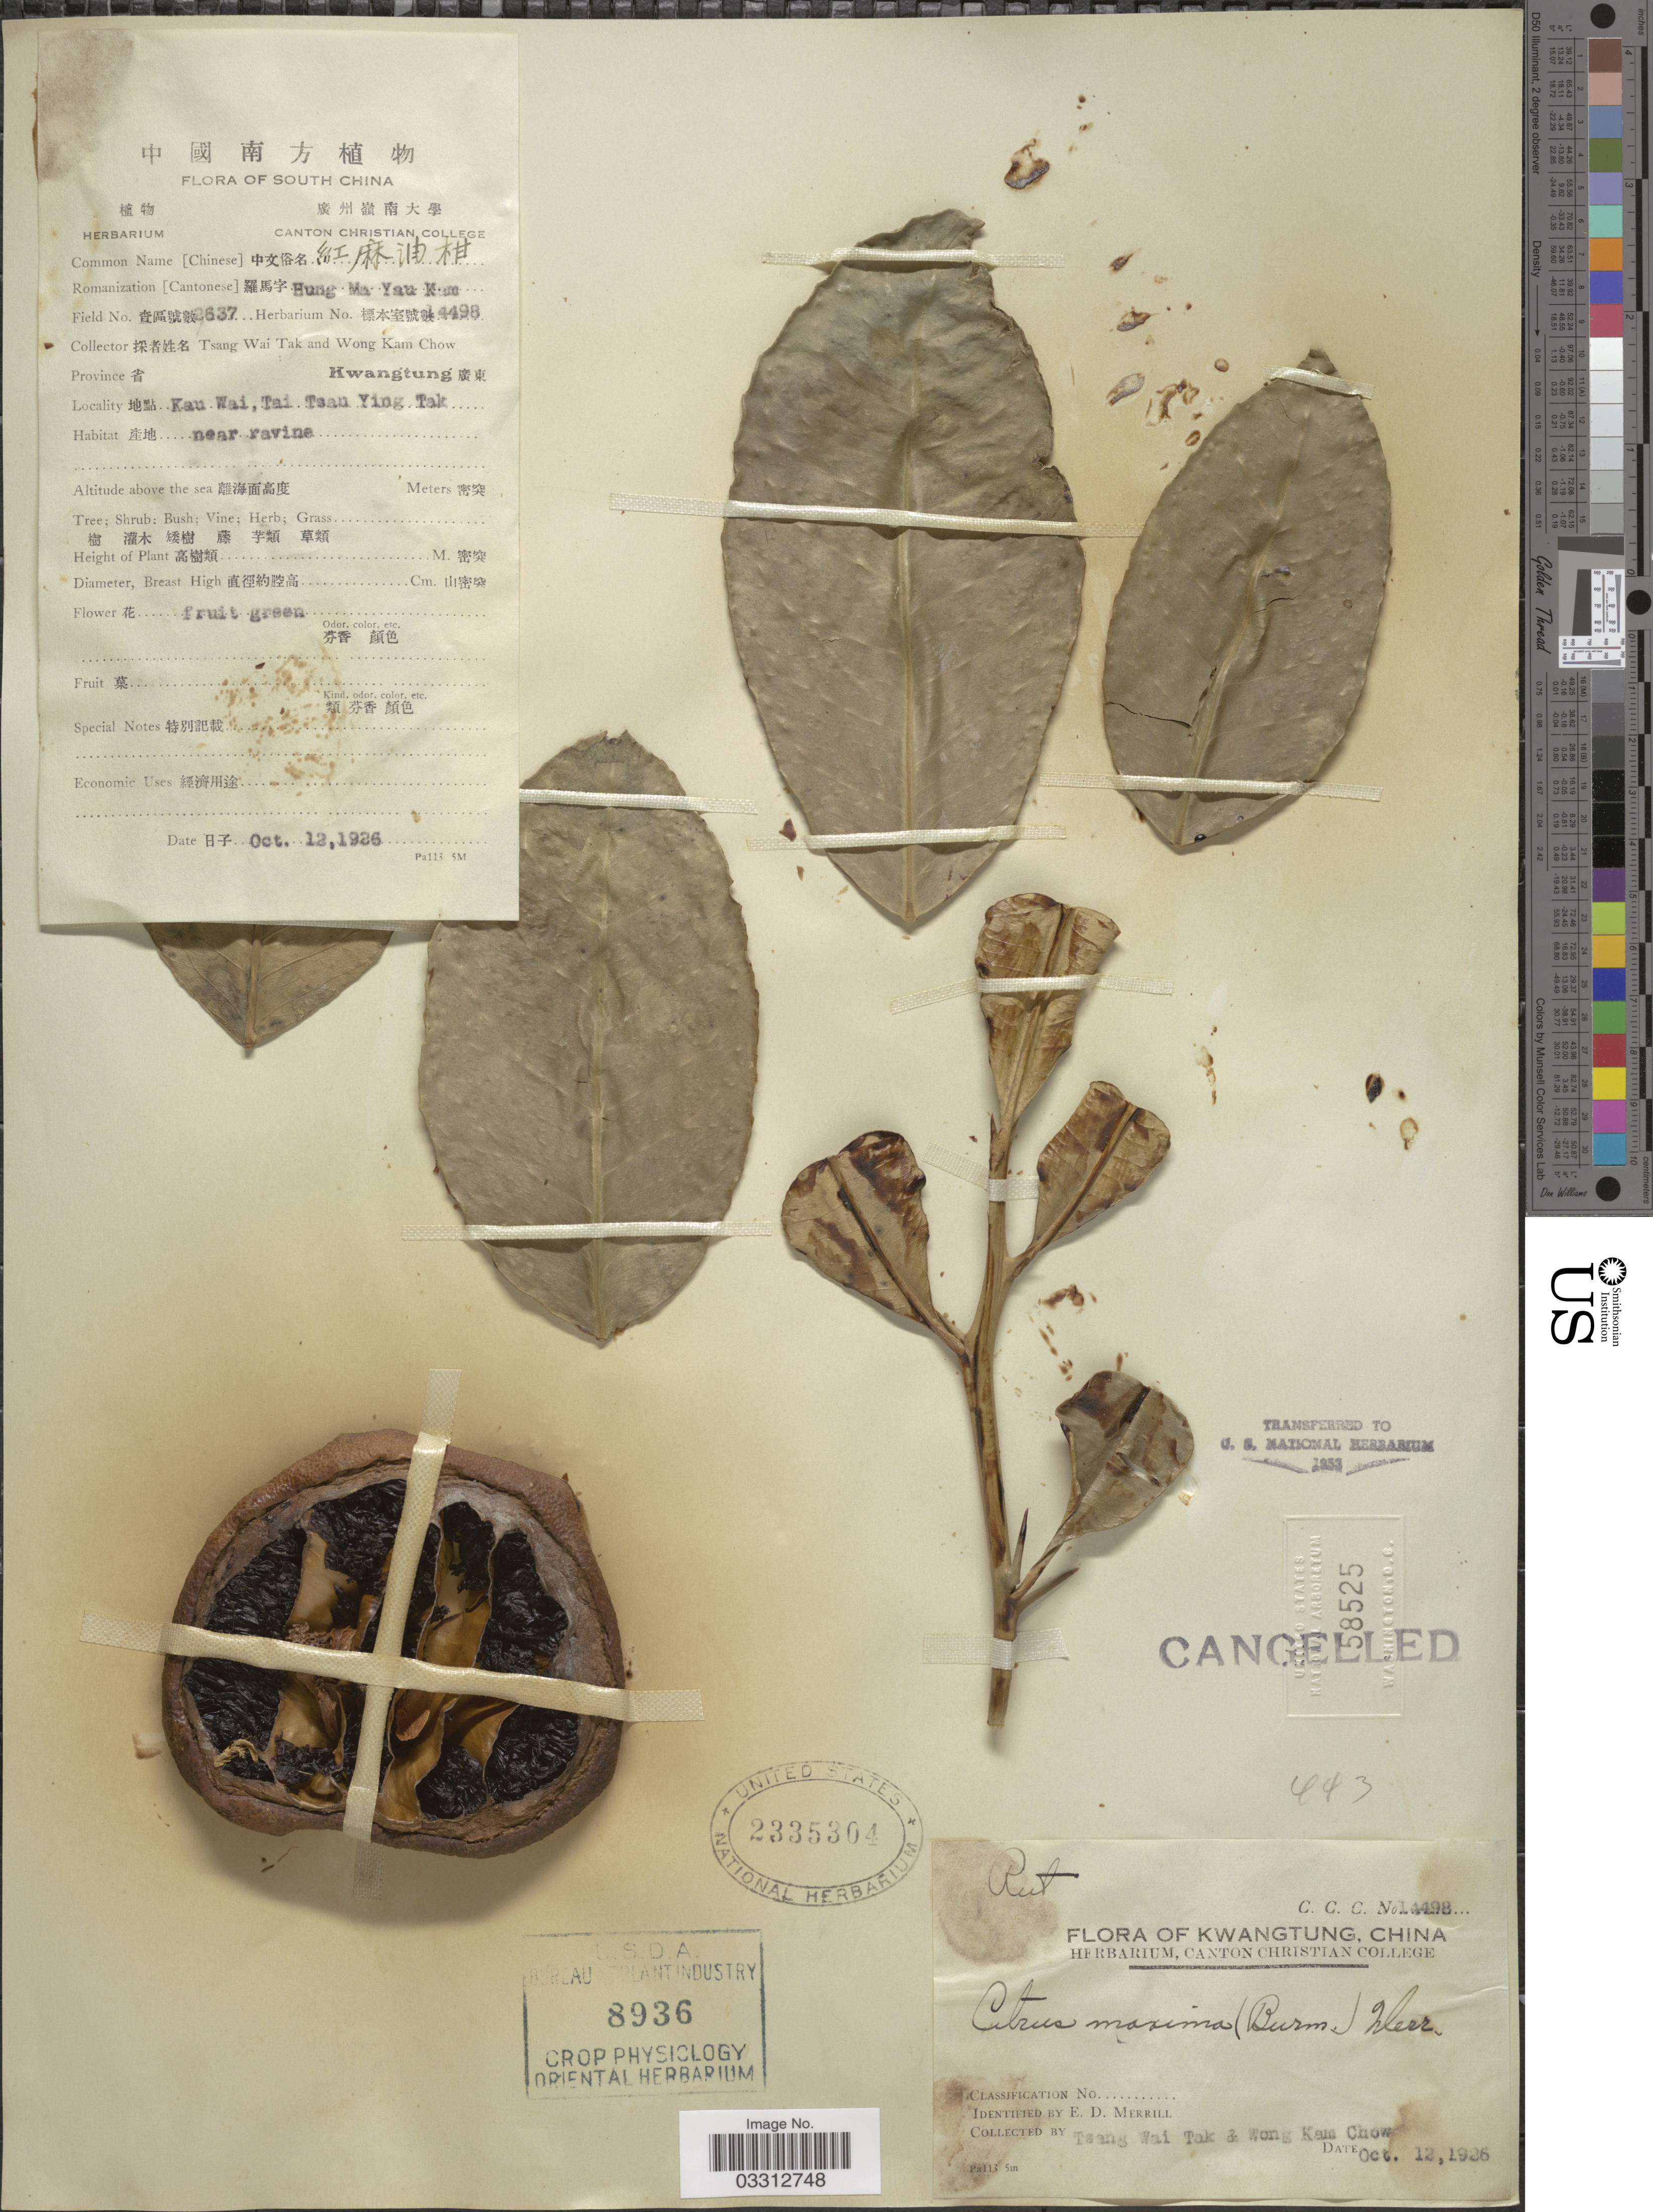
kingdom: Plantae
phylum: Tracheophyta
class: Magnoliopsida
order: Sapindales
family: Rutaceae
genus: Citrus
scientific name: Citrus maxima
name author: (Burm.) Merr.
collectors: W. T. Tsang & W. Chow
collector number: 2637/14498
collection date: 1926-10-12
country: China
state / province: Guangdong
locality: Kwangtung, South China, Kau Wai, Tai Tsau Ying Tak.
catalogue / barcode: US 2335304